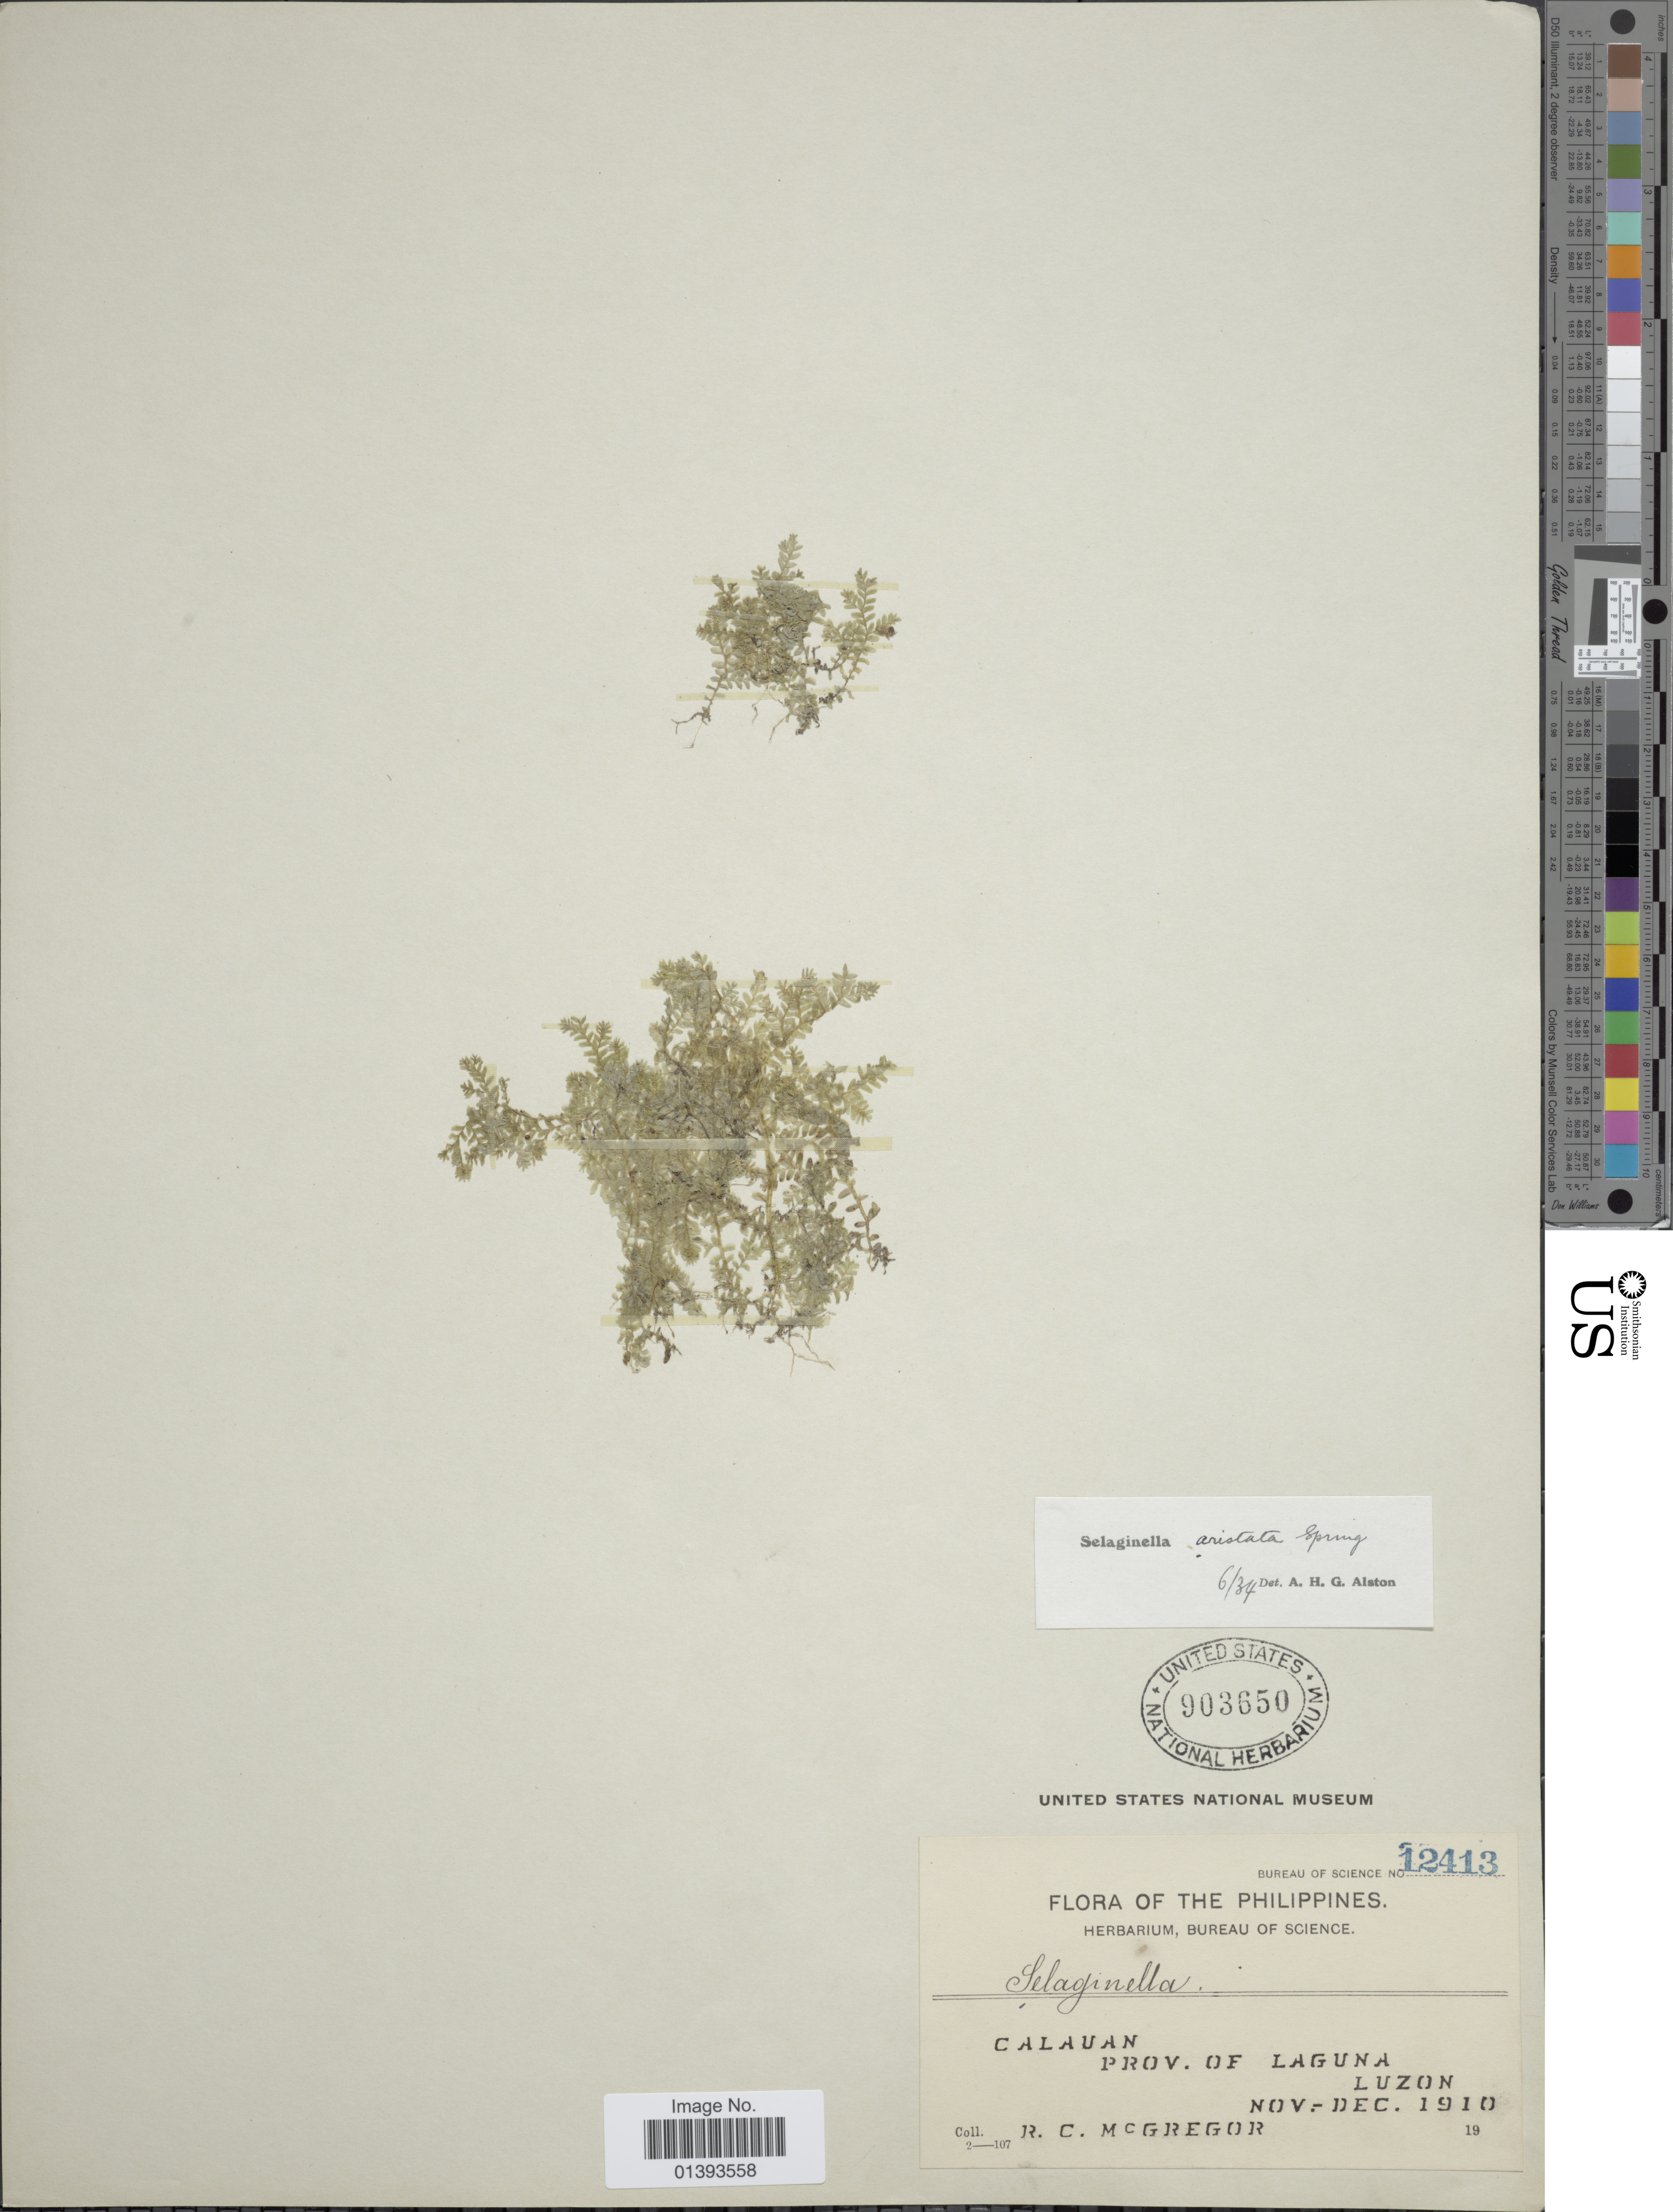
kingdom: Plantae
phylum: Tracheophyta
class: Lycopodiopsida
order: Selaginellales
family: Selaginellaceae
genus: Selaginella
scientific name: Selaginella aristata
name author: Spring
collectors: R. C. McGregor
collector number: Bureau of Science 12413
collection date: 1910-11/1910-12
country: Philippines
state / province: Central Luzon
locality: Calauan, prov. of Laguna, Luzon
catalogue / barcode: US 903650